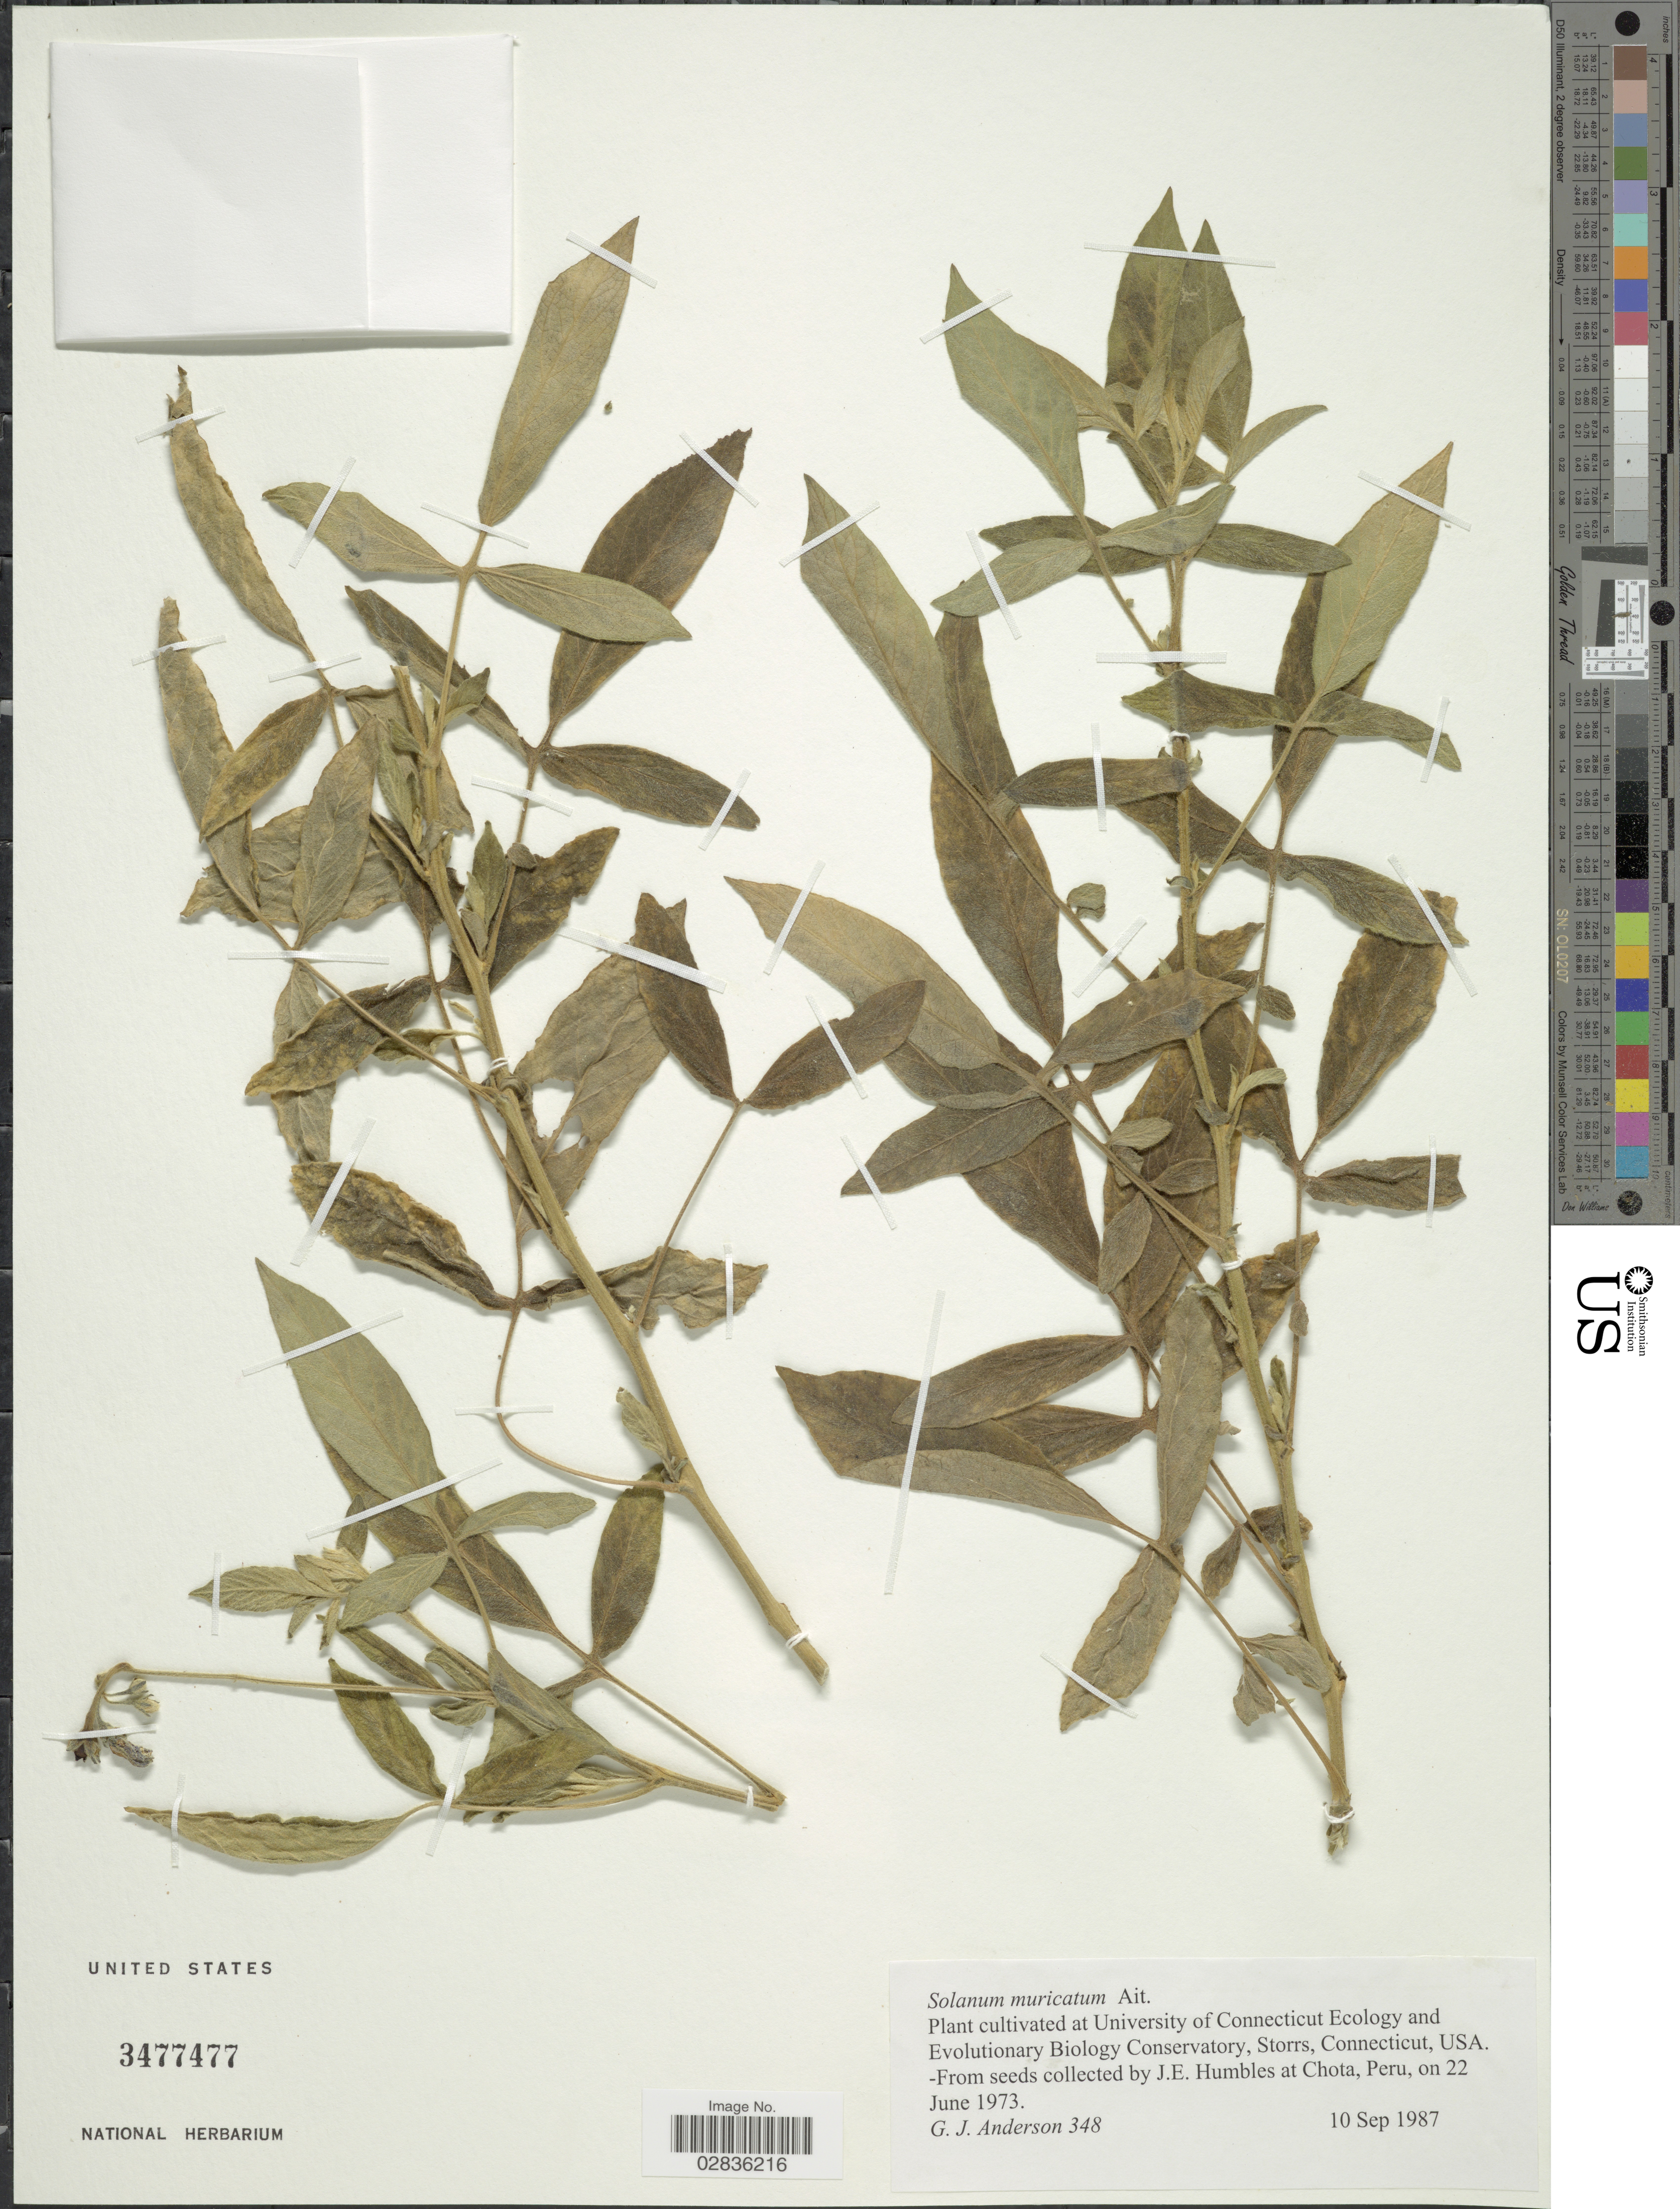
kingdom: Plantae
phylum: Tracheophyta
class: Magnoliopsida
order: Solanales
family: Solanaceae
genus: Solanum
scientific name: Solanum muricatum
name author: Aiton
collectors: G. J. Anderson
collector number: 348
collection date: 1987-09-10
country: United States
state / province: Connecticut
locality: University of Connecticut Ecology and Evolutionary Biology Conservatory, Storrs.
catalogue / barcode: US 3477477